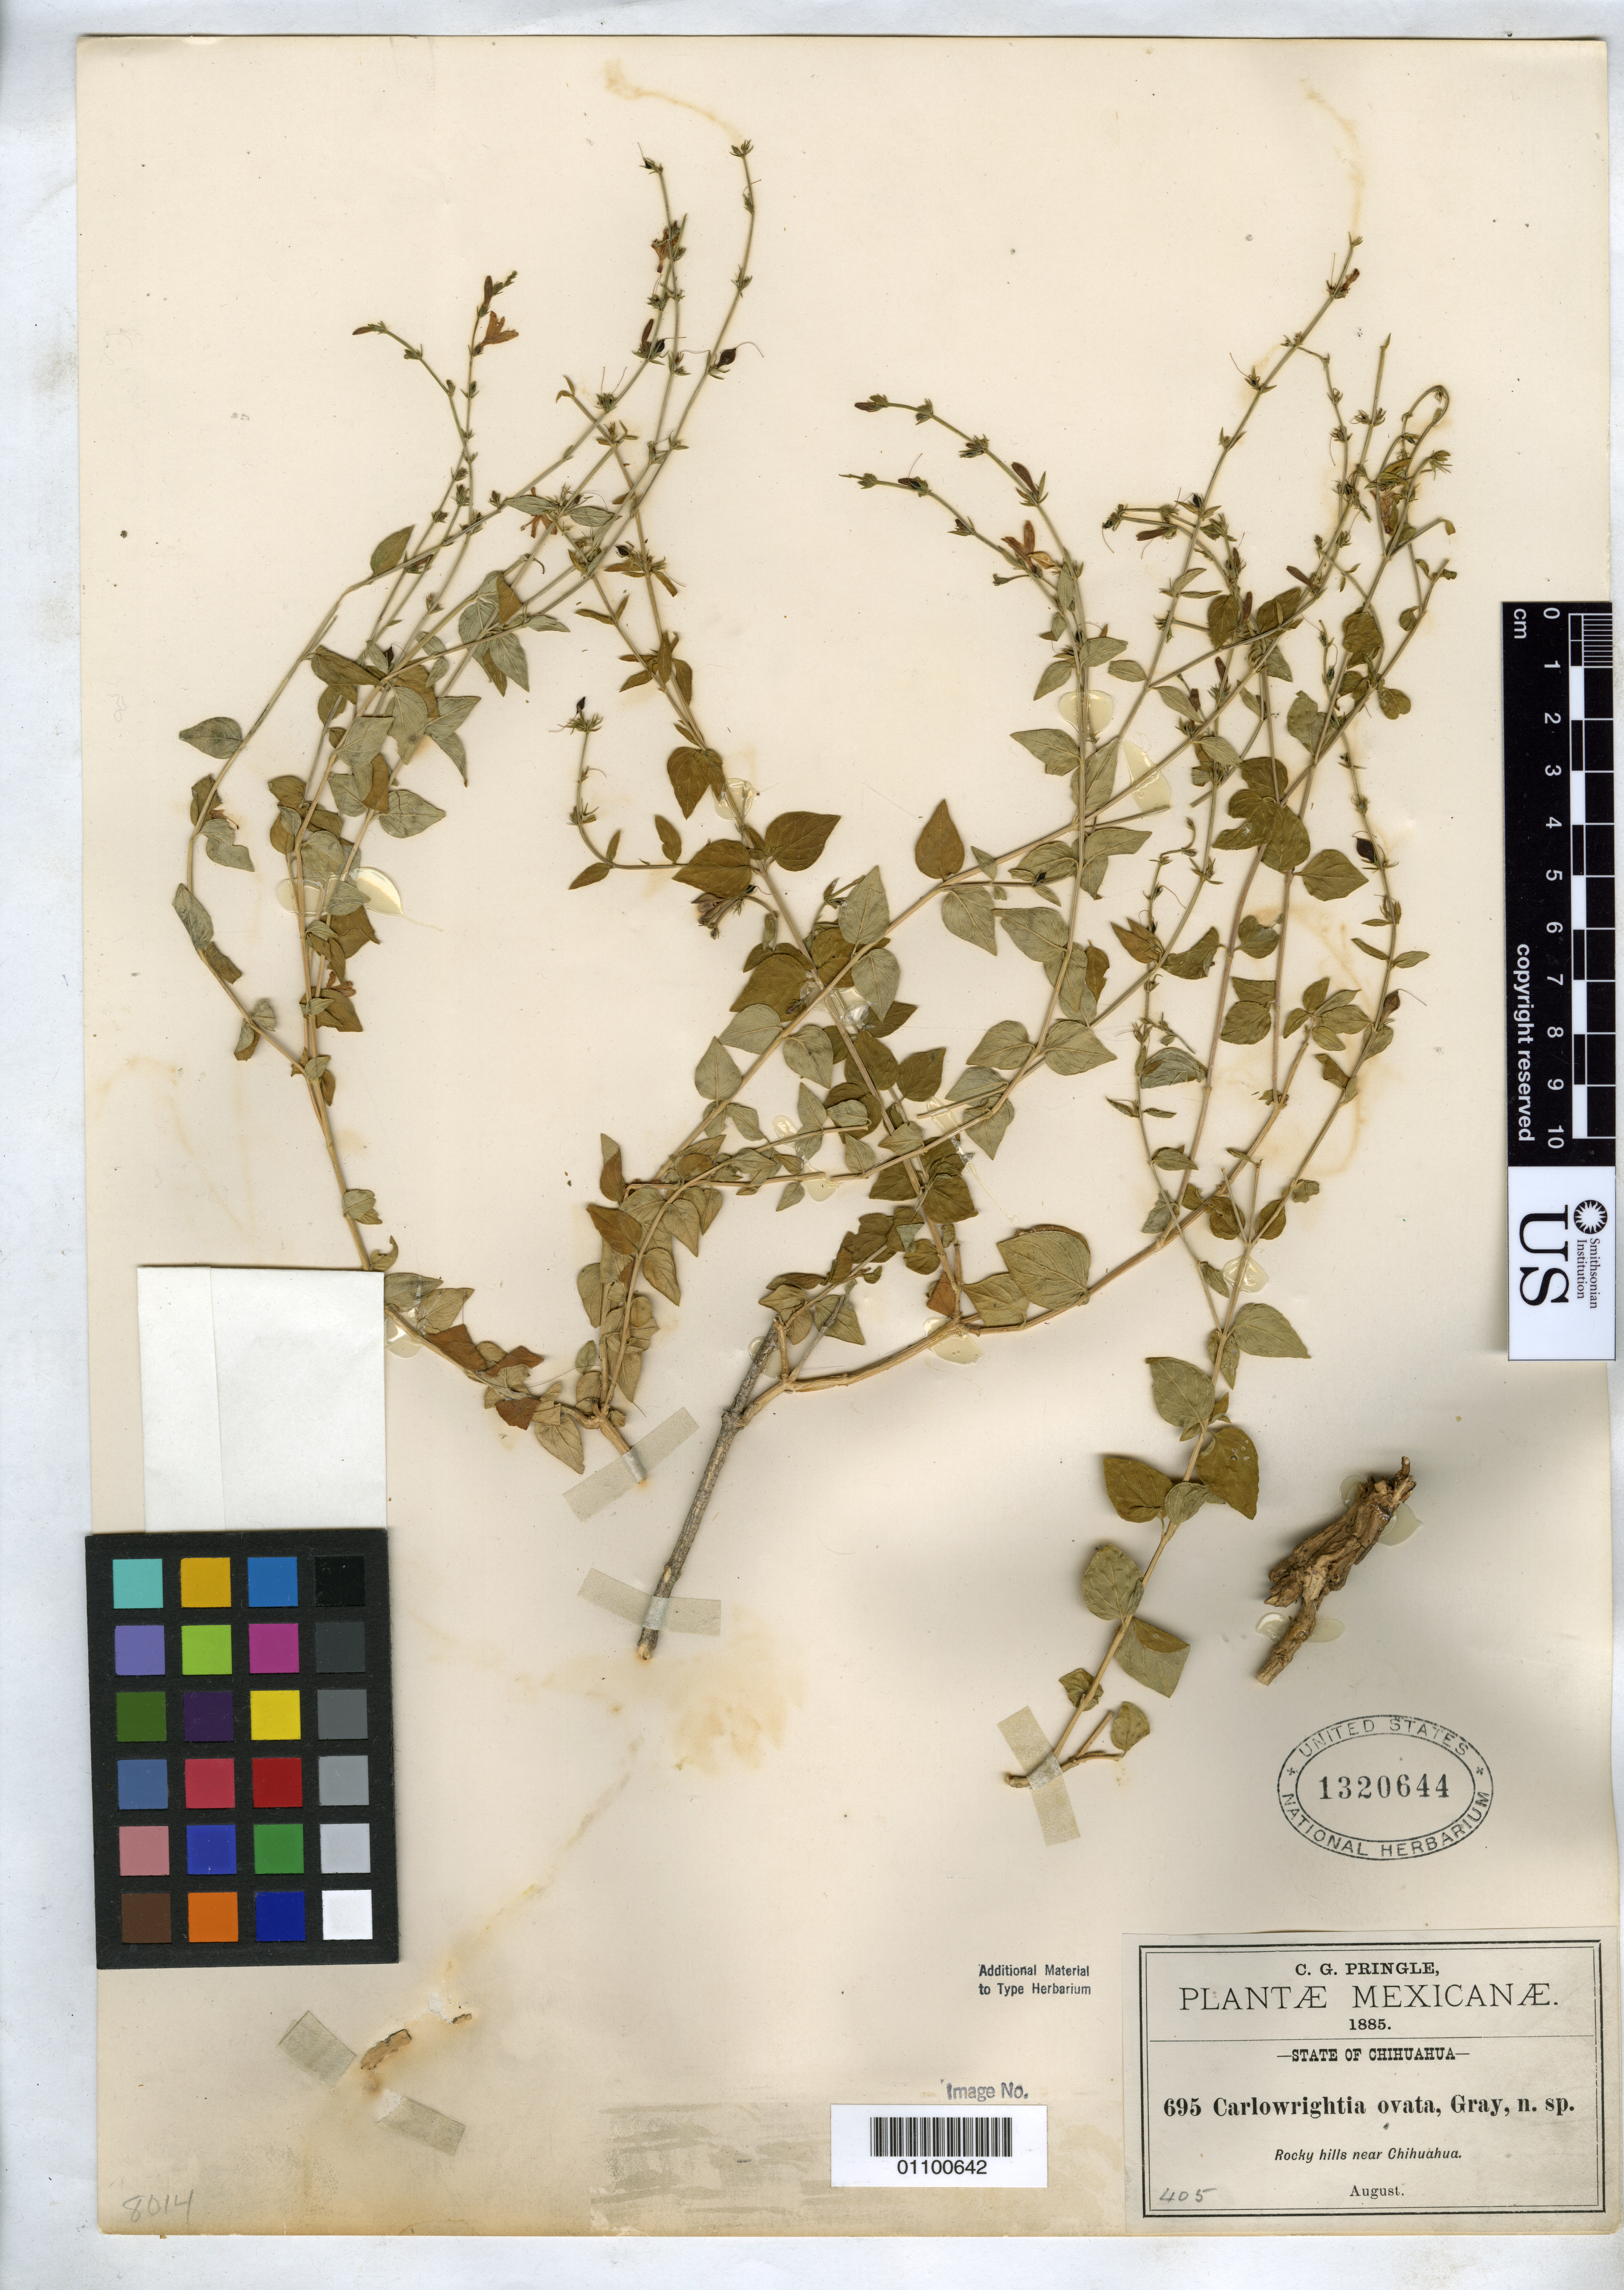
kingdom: Plantae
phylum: Tracheophyta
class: Magnoliopsida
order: Lamiales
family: Acanthaceae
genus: Carlowrightia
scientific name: Carlowrightia ovata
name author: A. Gray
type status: Isotype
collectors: C. G. Pringle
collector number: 695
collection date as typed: Aug 1885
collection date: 1885-08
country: Mexico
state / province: Chihuahua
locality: Near Chihuahua.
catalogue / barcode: US 1320644